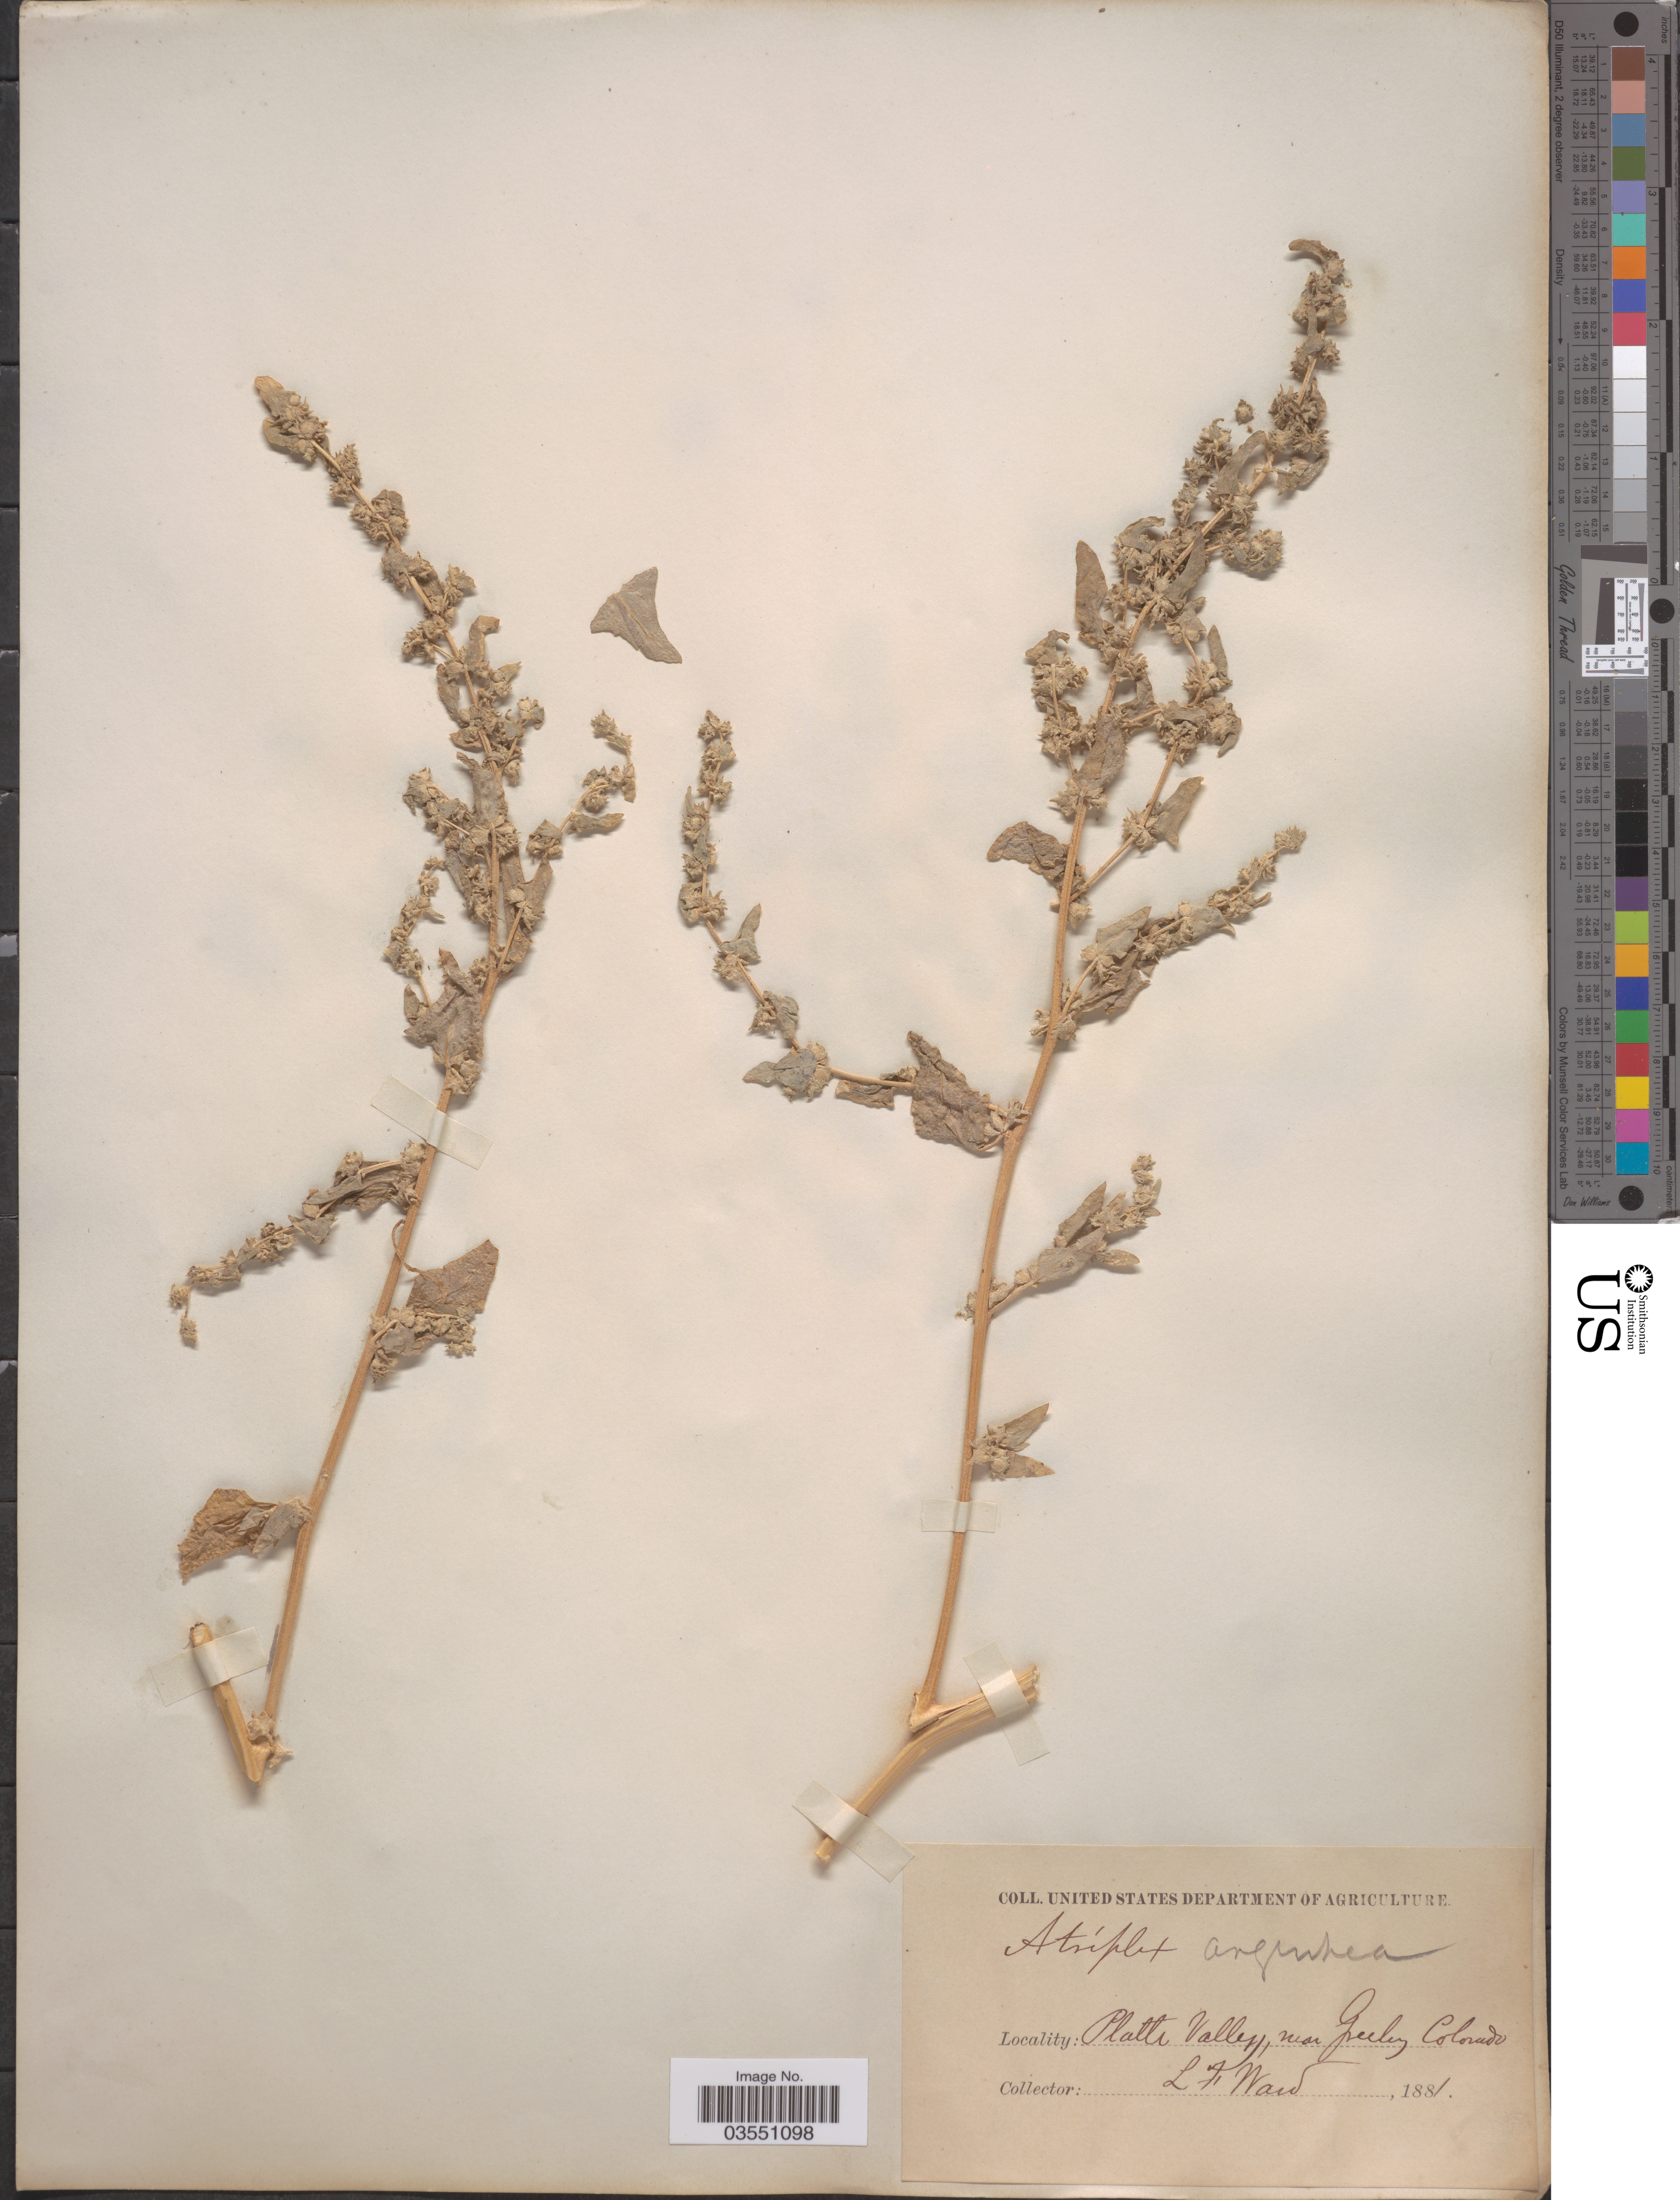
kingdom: Plantae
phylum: Tracheophyta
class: Magnoliopsida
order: Caryophyllales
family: Amaranthaceae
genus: Atriplex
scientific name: Atriplex argentea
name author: Nutt.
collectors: L. Ward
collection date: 1881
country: United States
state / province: Colorado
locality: Platte Valley, near Greeley.